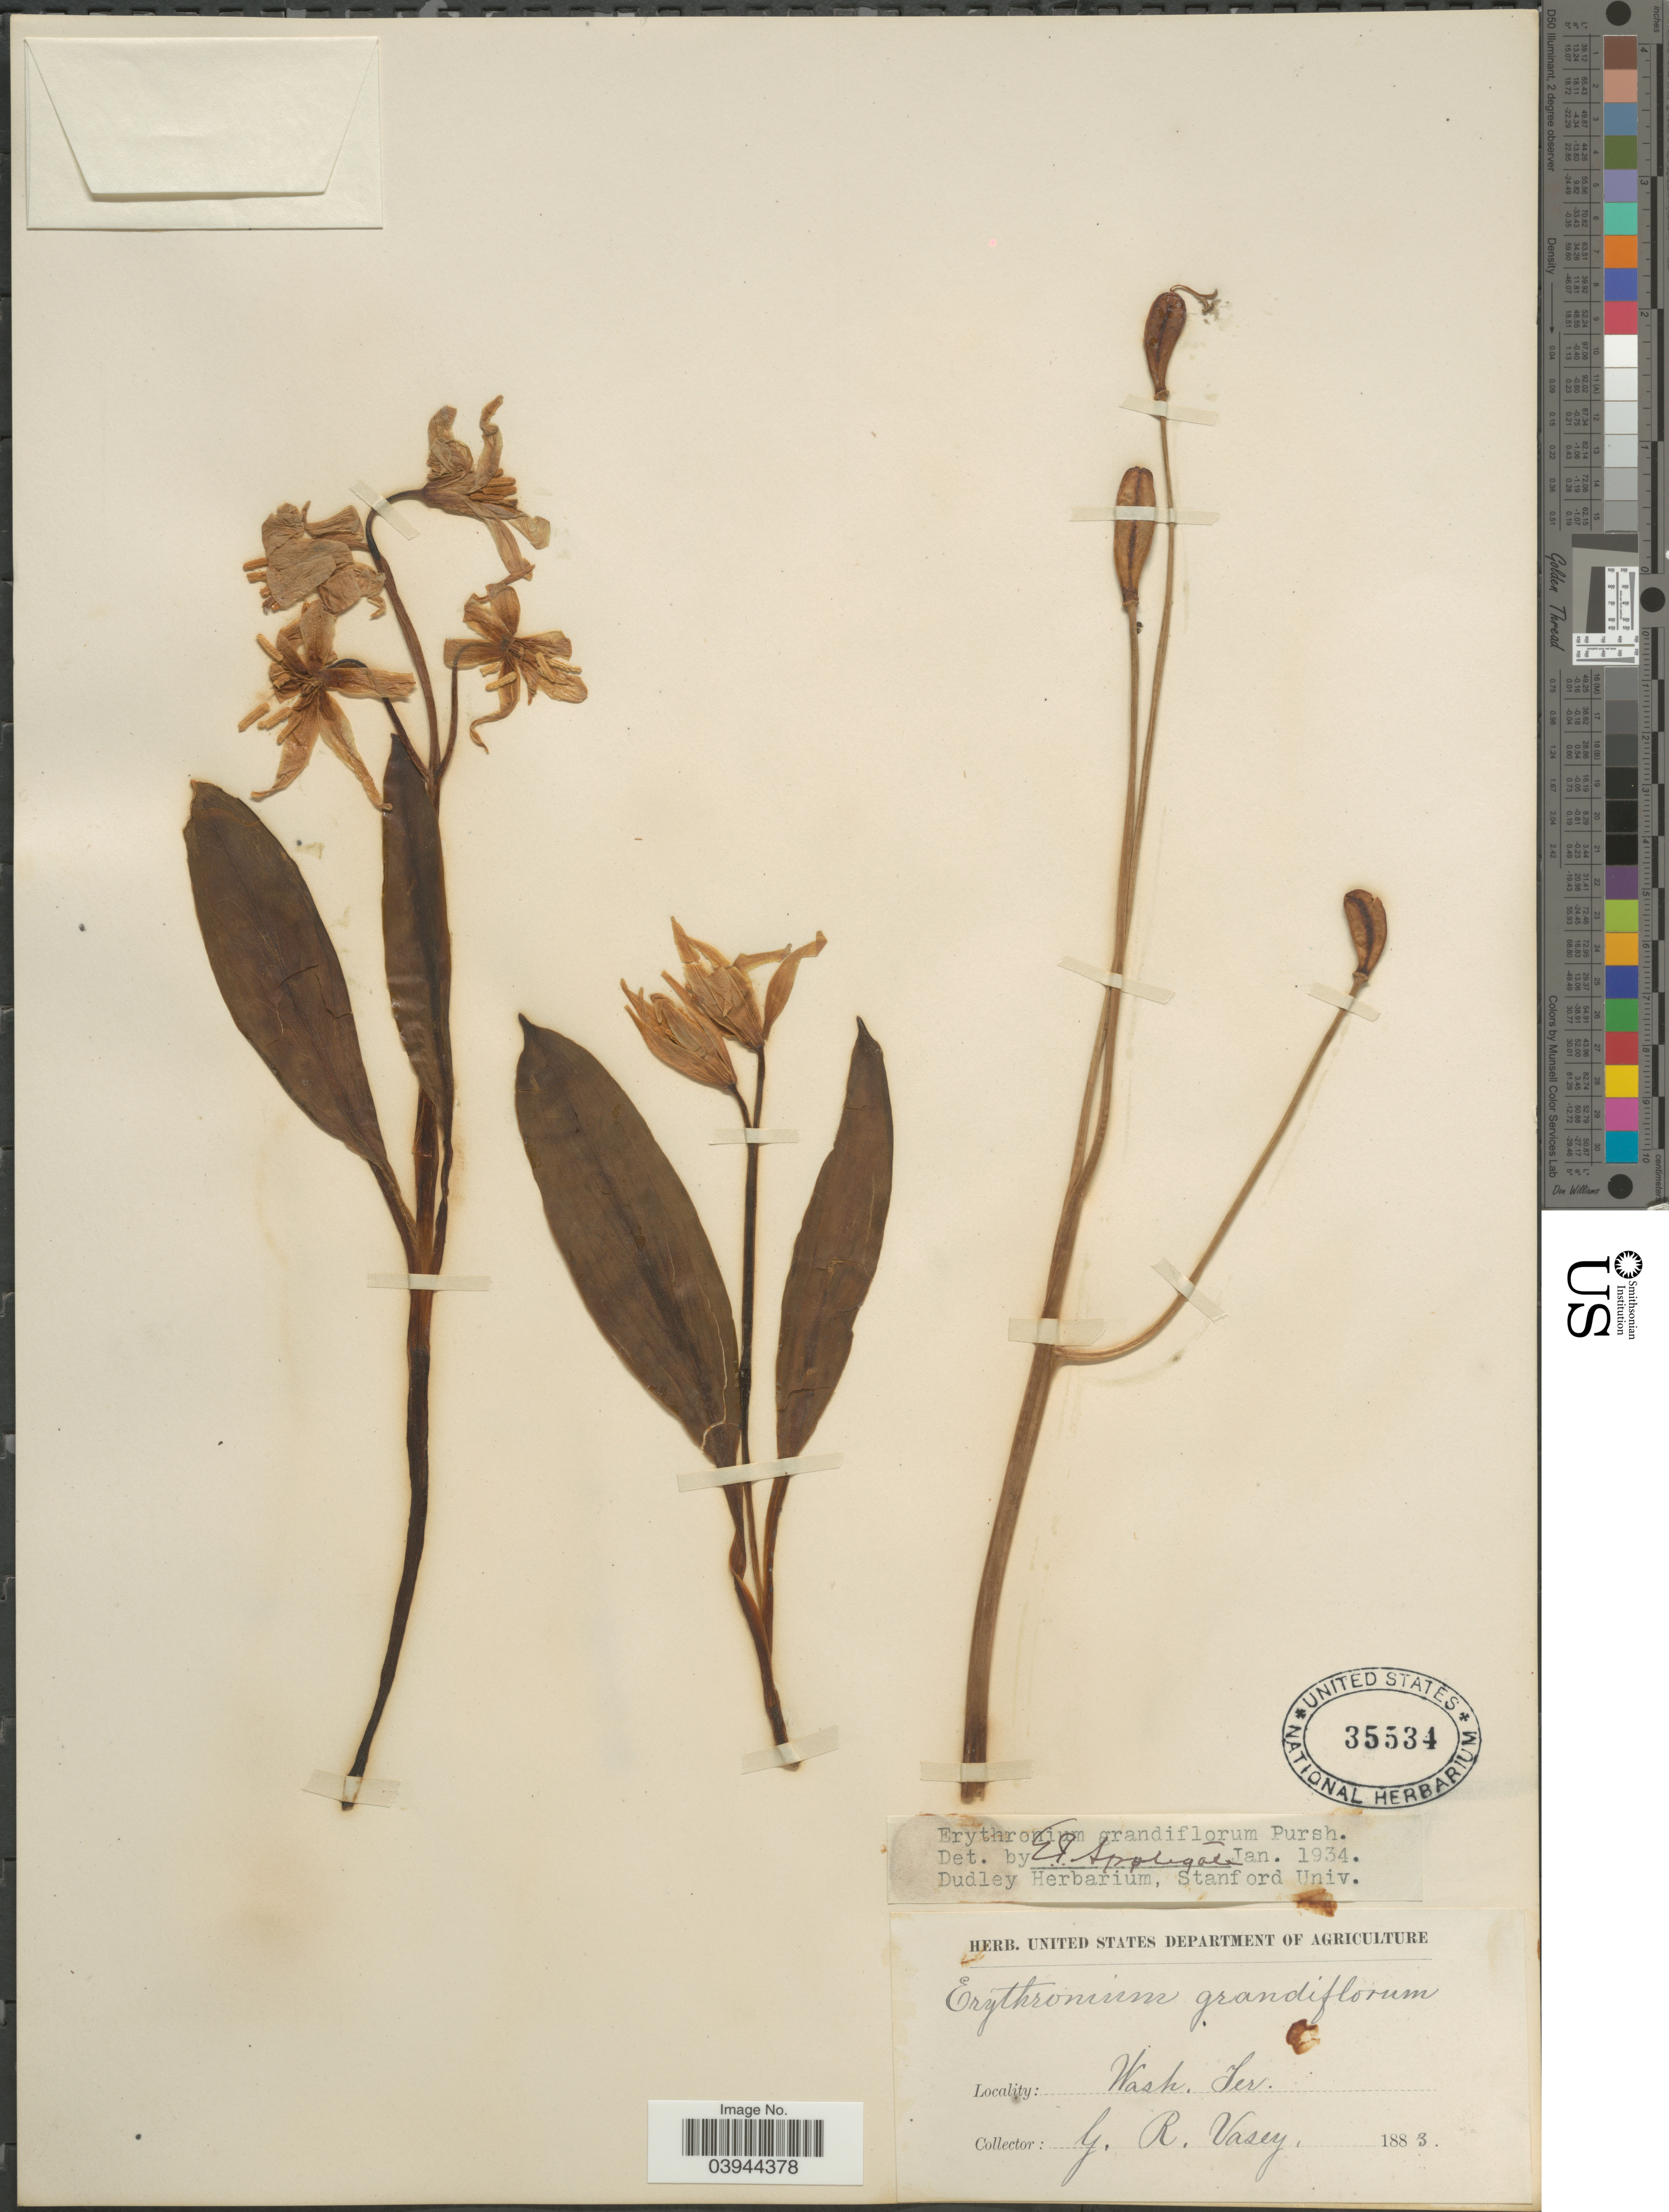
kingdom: Plantae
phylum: Tracheophyta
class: Liliopsida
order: Liliales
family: Liliaceae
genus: Erythronium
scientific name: Erythronium grandiflorum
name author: Pursh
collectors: G. R. Vasey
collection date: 1883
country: United States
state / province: Washington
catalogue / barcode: US 35534